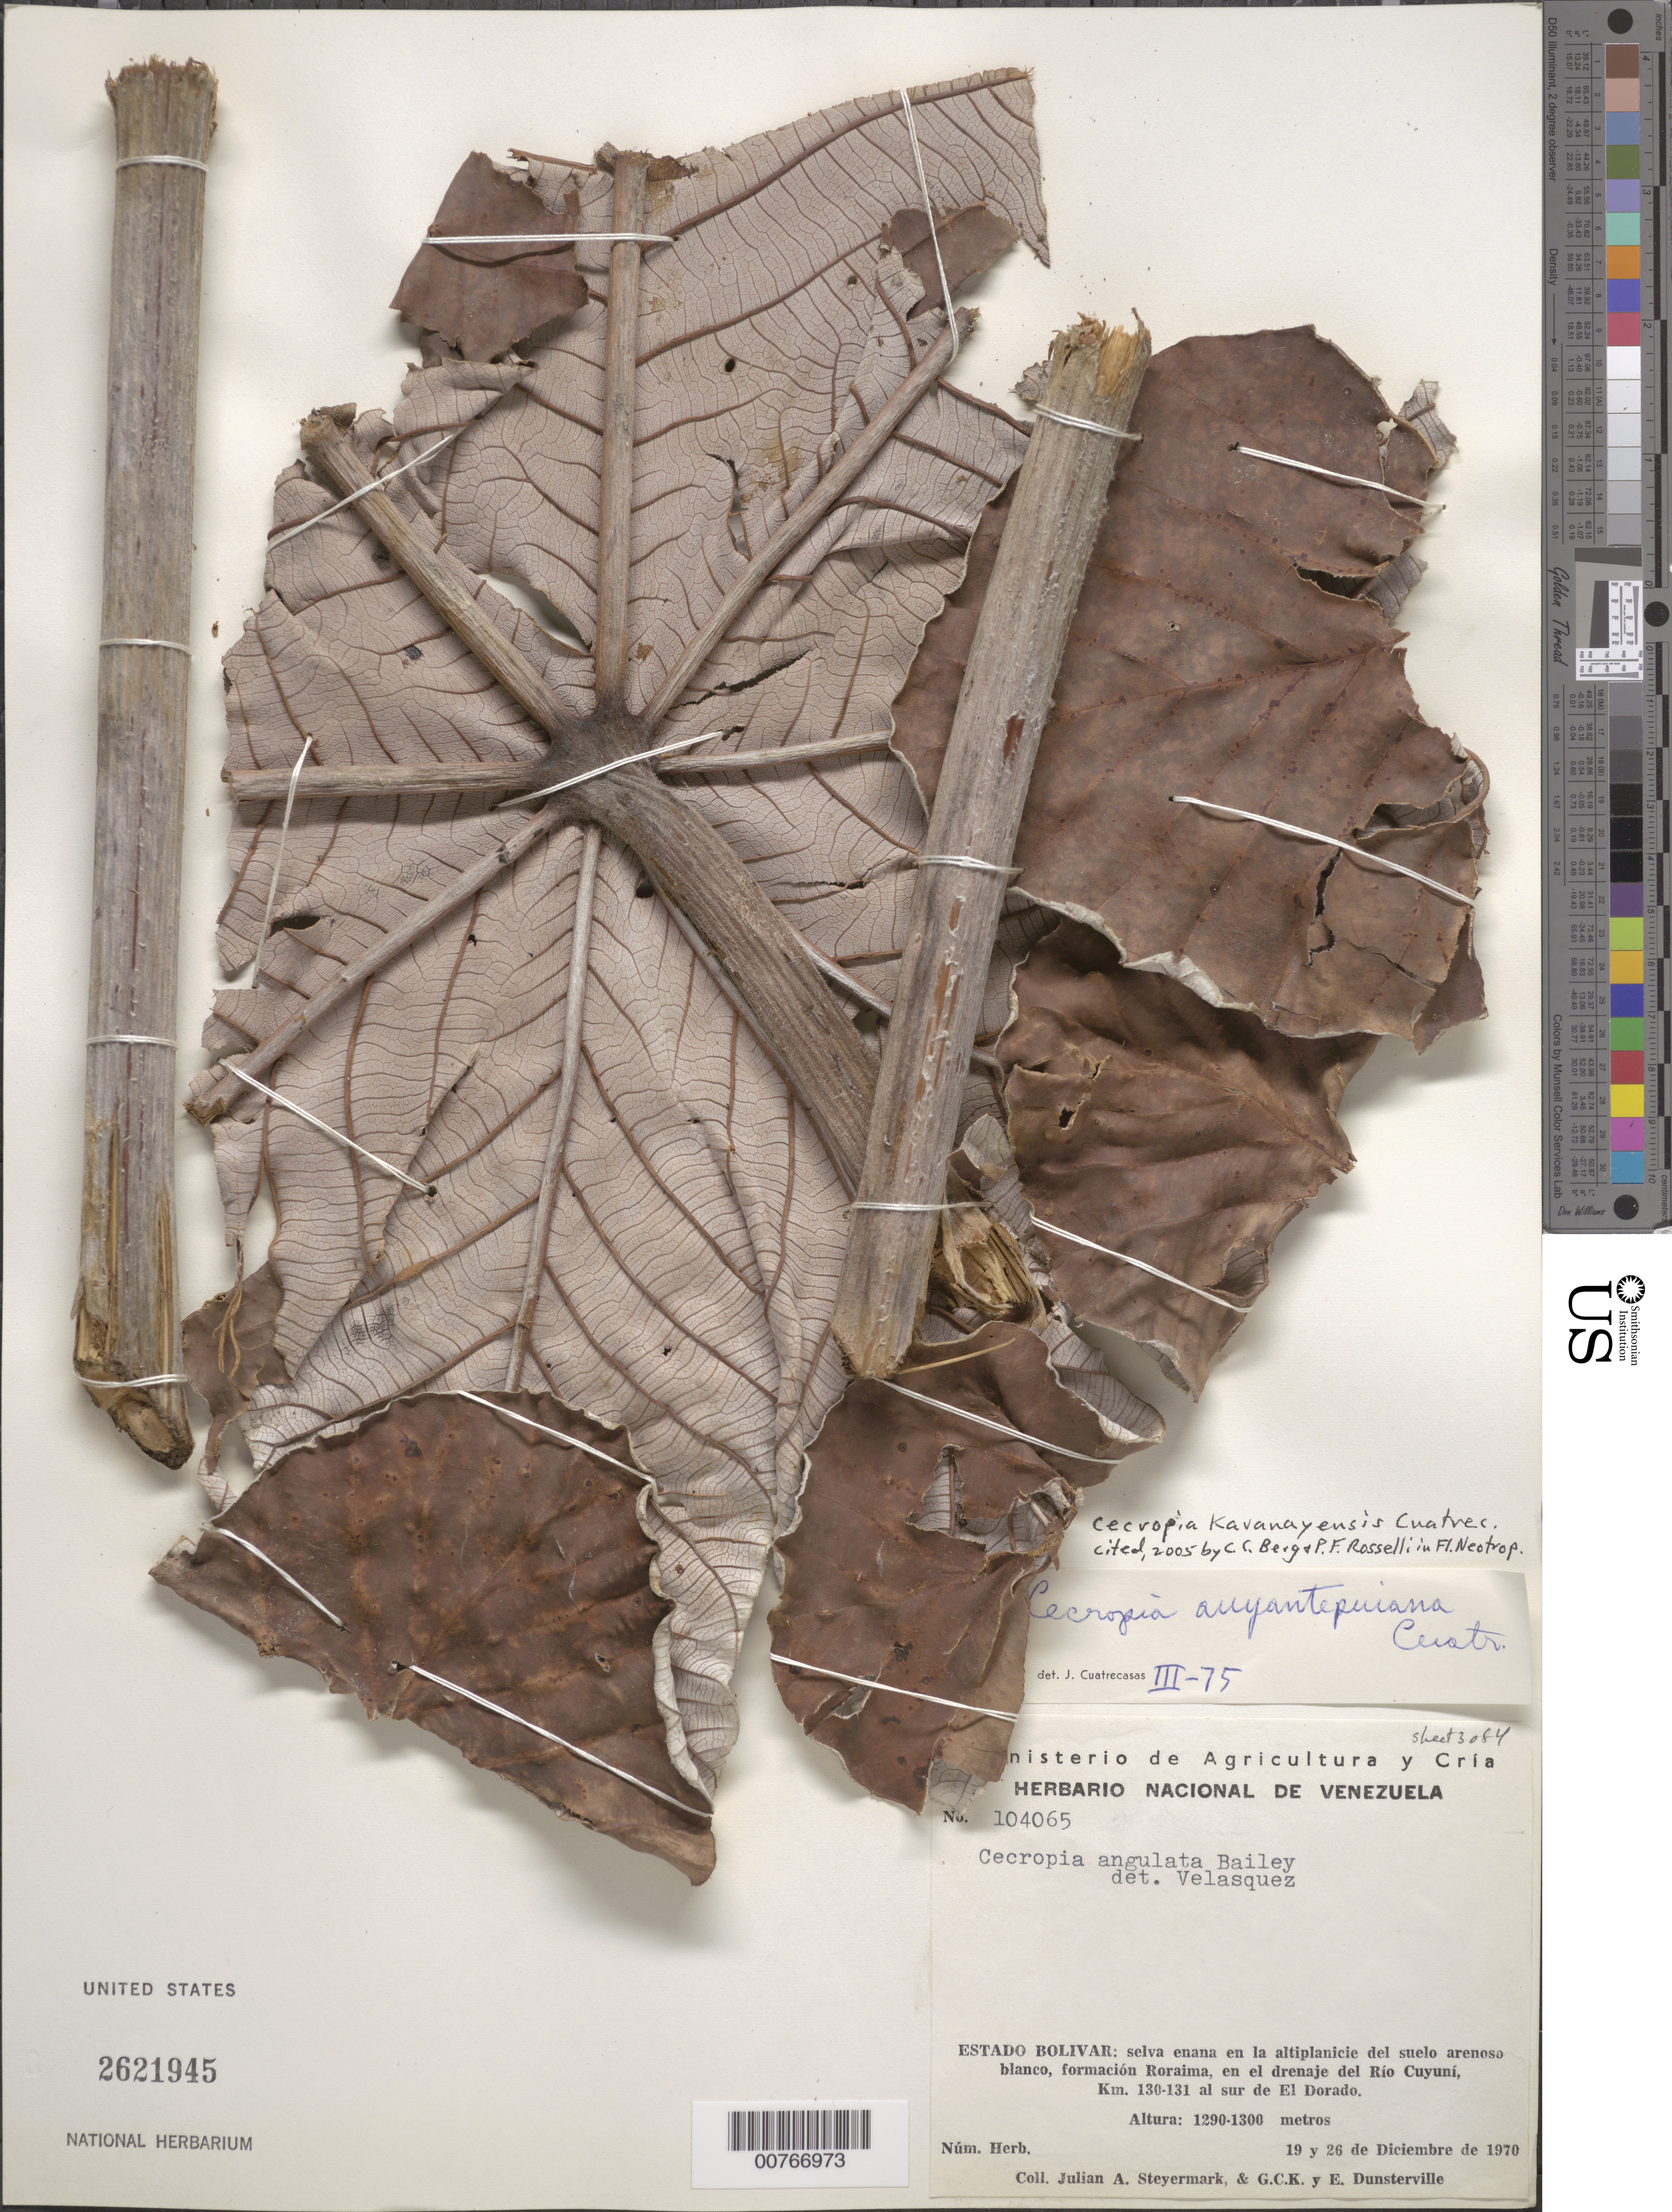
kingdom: Plantae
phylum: Tracheophyta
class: Magnoliopsida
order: Rosales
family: Urticaceae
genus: Cecropia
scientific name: Cecropia kavanayensis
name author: Cuatrec.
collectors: J. Steyermark, G. C. K. Dunsterville & E. Dunsterville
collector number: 104065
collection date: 1970-12-19/1970-12-26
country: Venezuela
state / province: Bolivar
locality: Estado Bolivar: selva enana en la altiplanicie del suelo arenoso blanco, formación Roraima, en el drenaje del Río Cuyuni, Km. 130-131 al sur de El Dorado.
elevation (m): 1290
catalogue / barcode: US 2621945